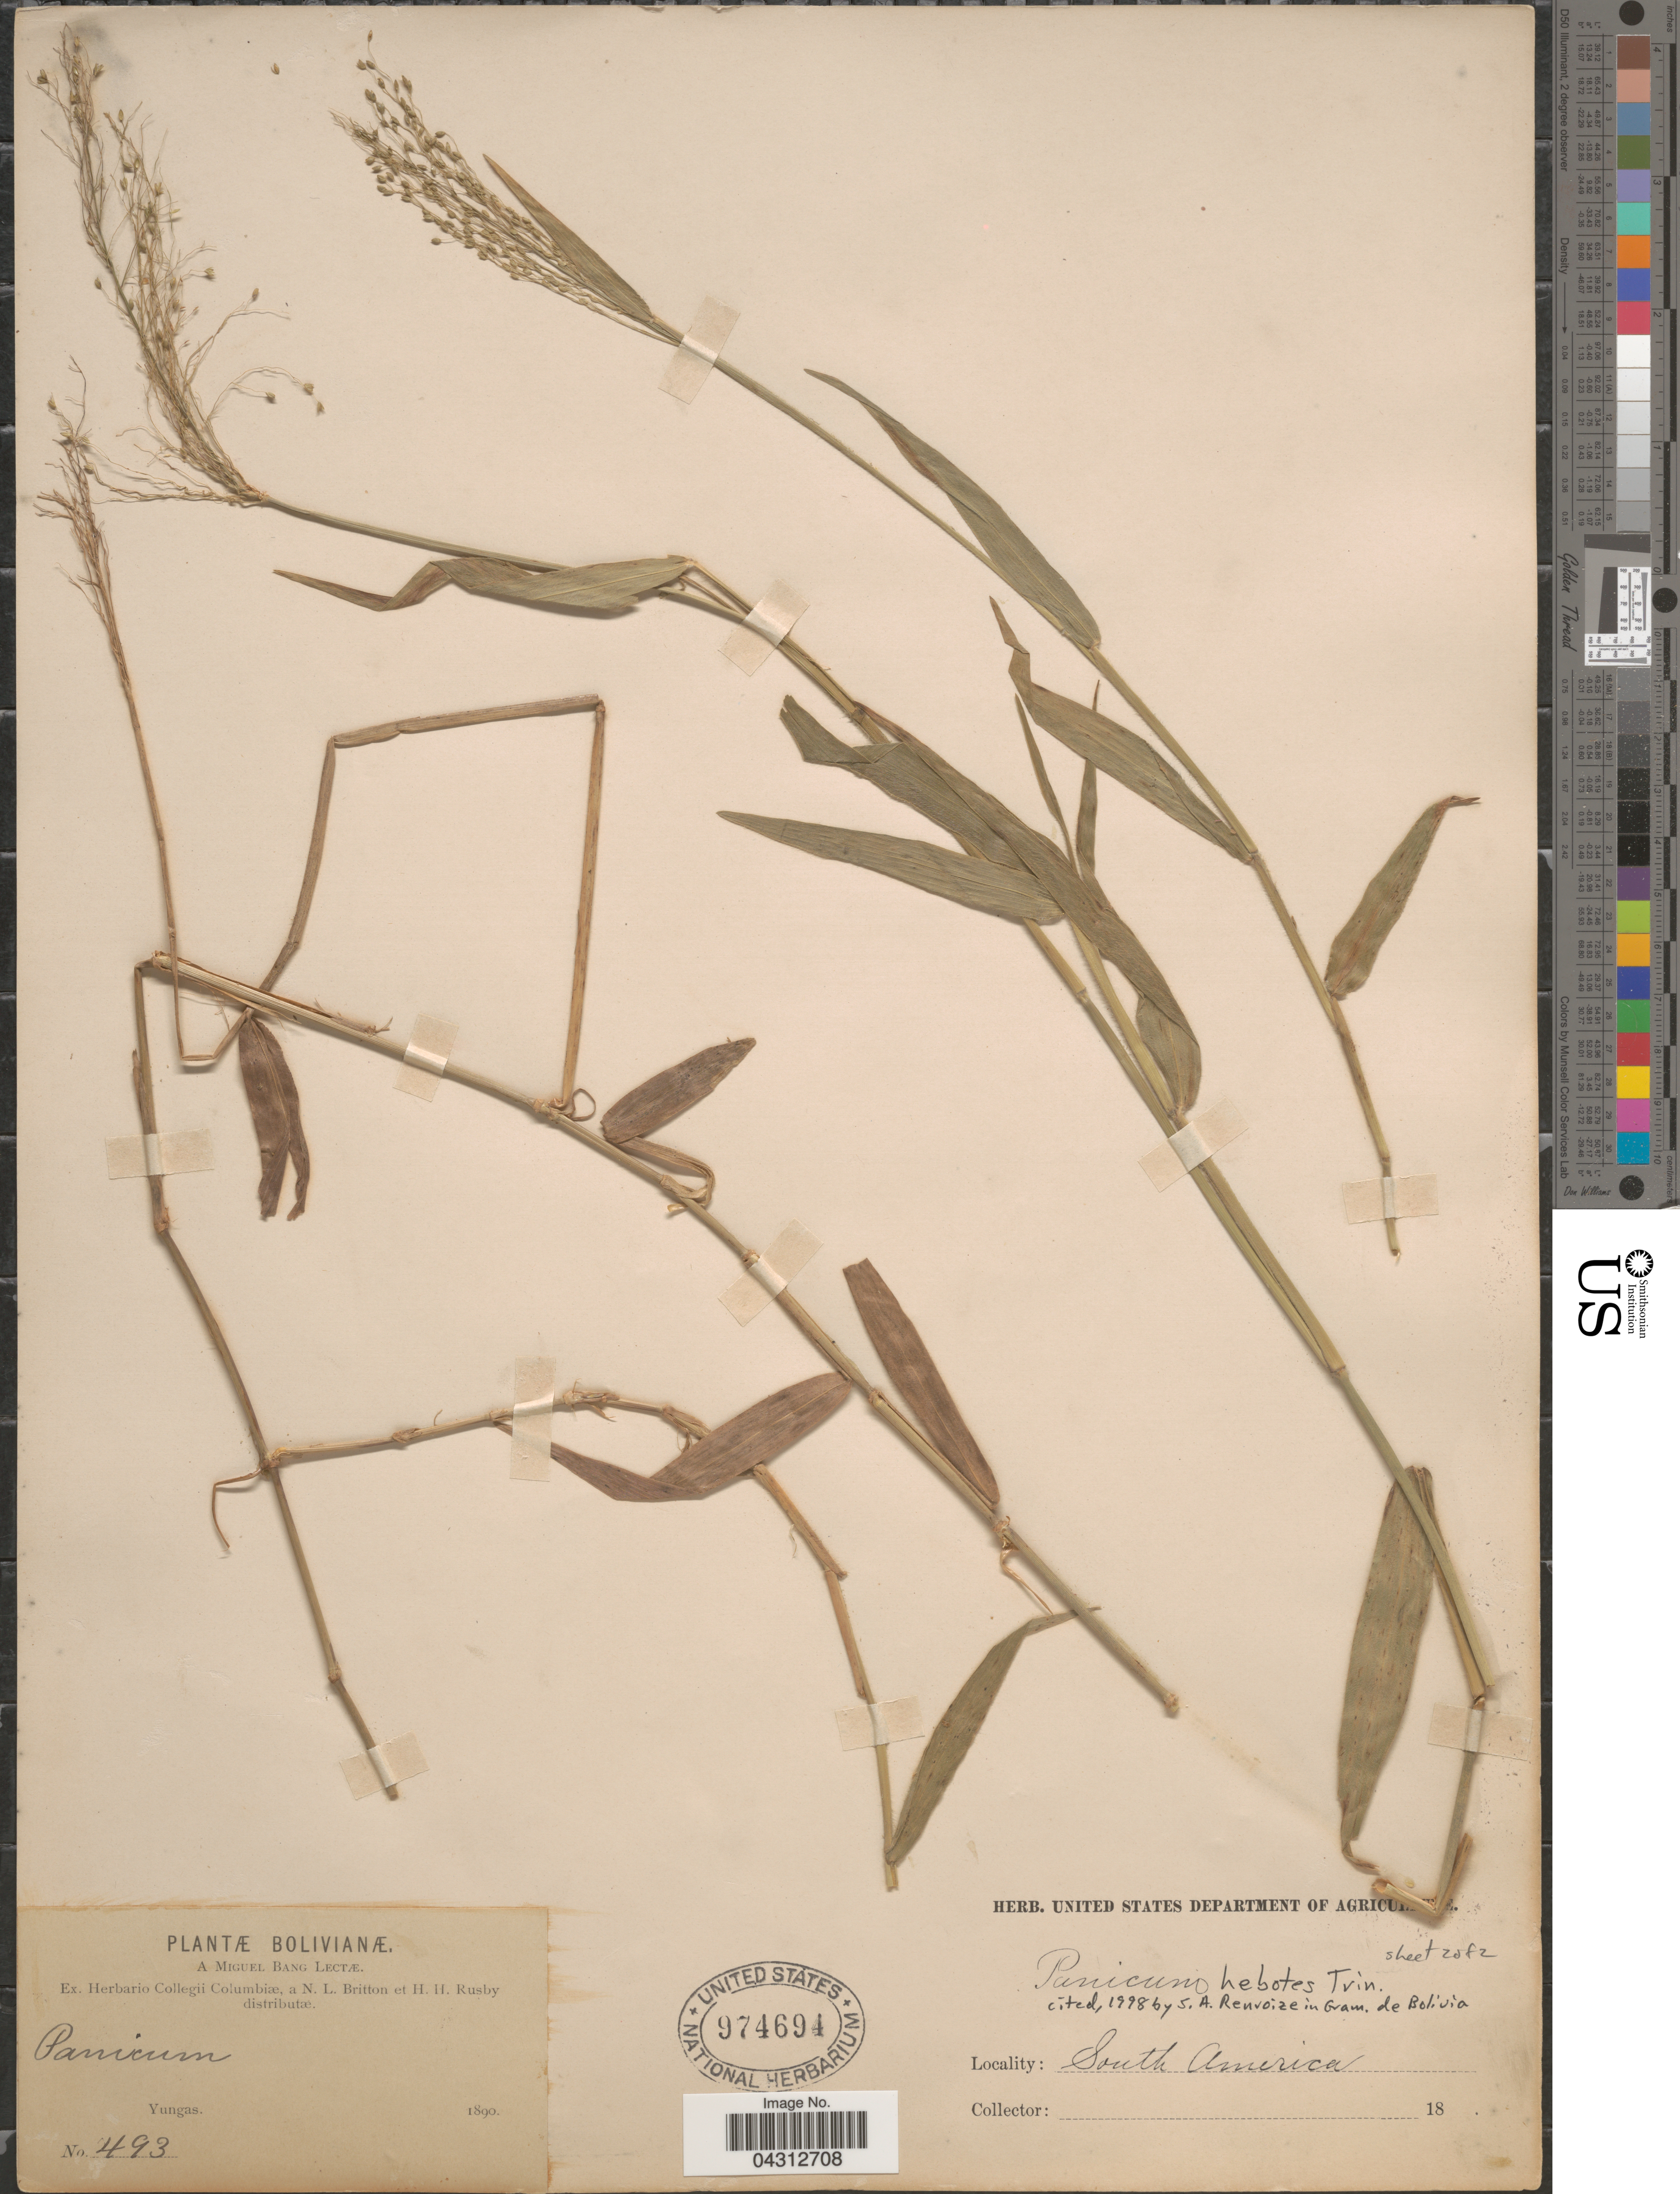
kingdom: Plantae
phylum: Tracheophyta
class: Liliopsida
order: Poales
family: Poaceae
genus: Dichanthelium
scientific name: Dichanthelium hebotes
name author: (Trin.) Zuloaga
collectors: M. Bang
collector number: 493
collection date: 1890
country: Bolivia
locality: Yungas.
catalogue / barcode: US 974694